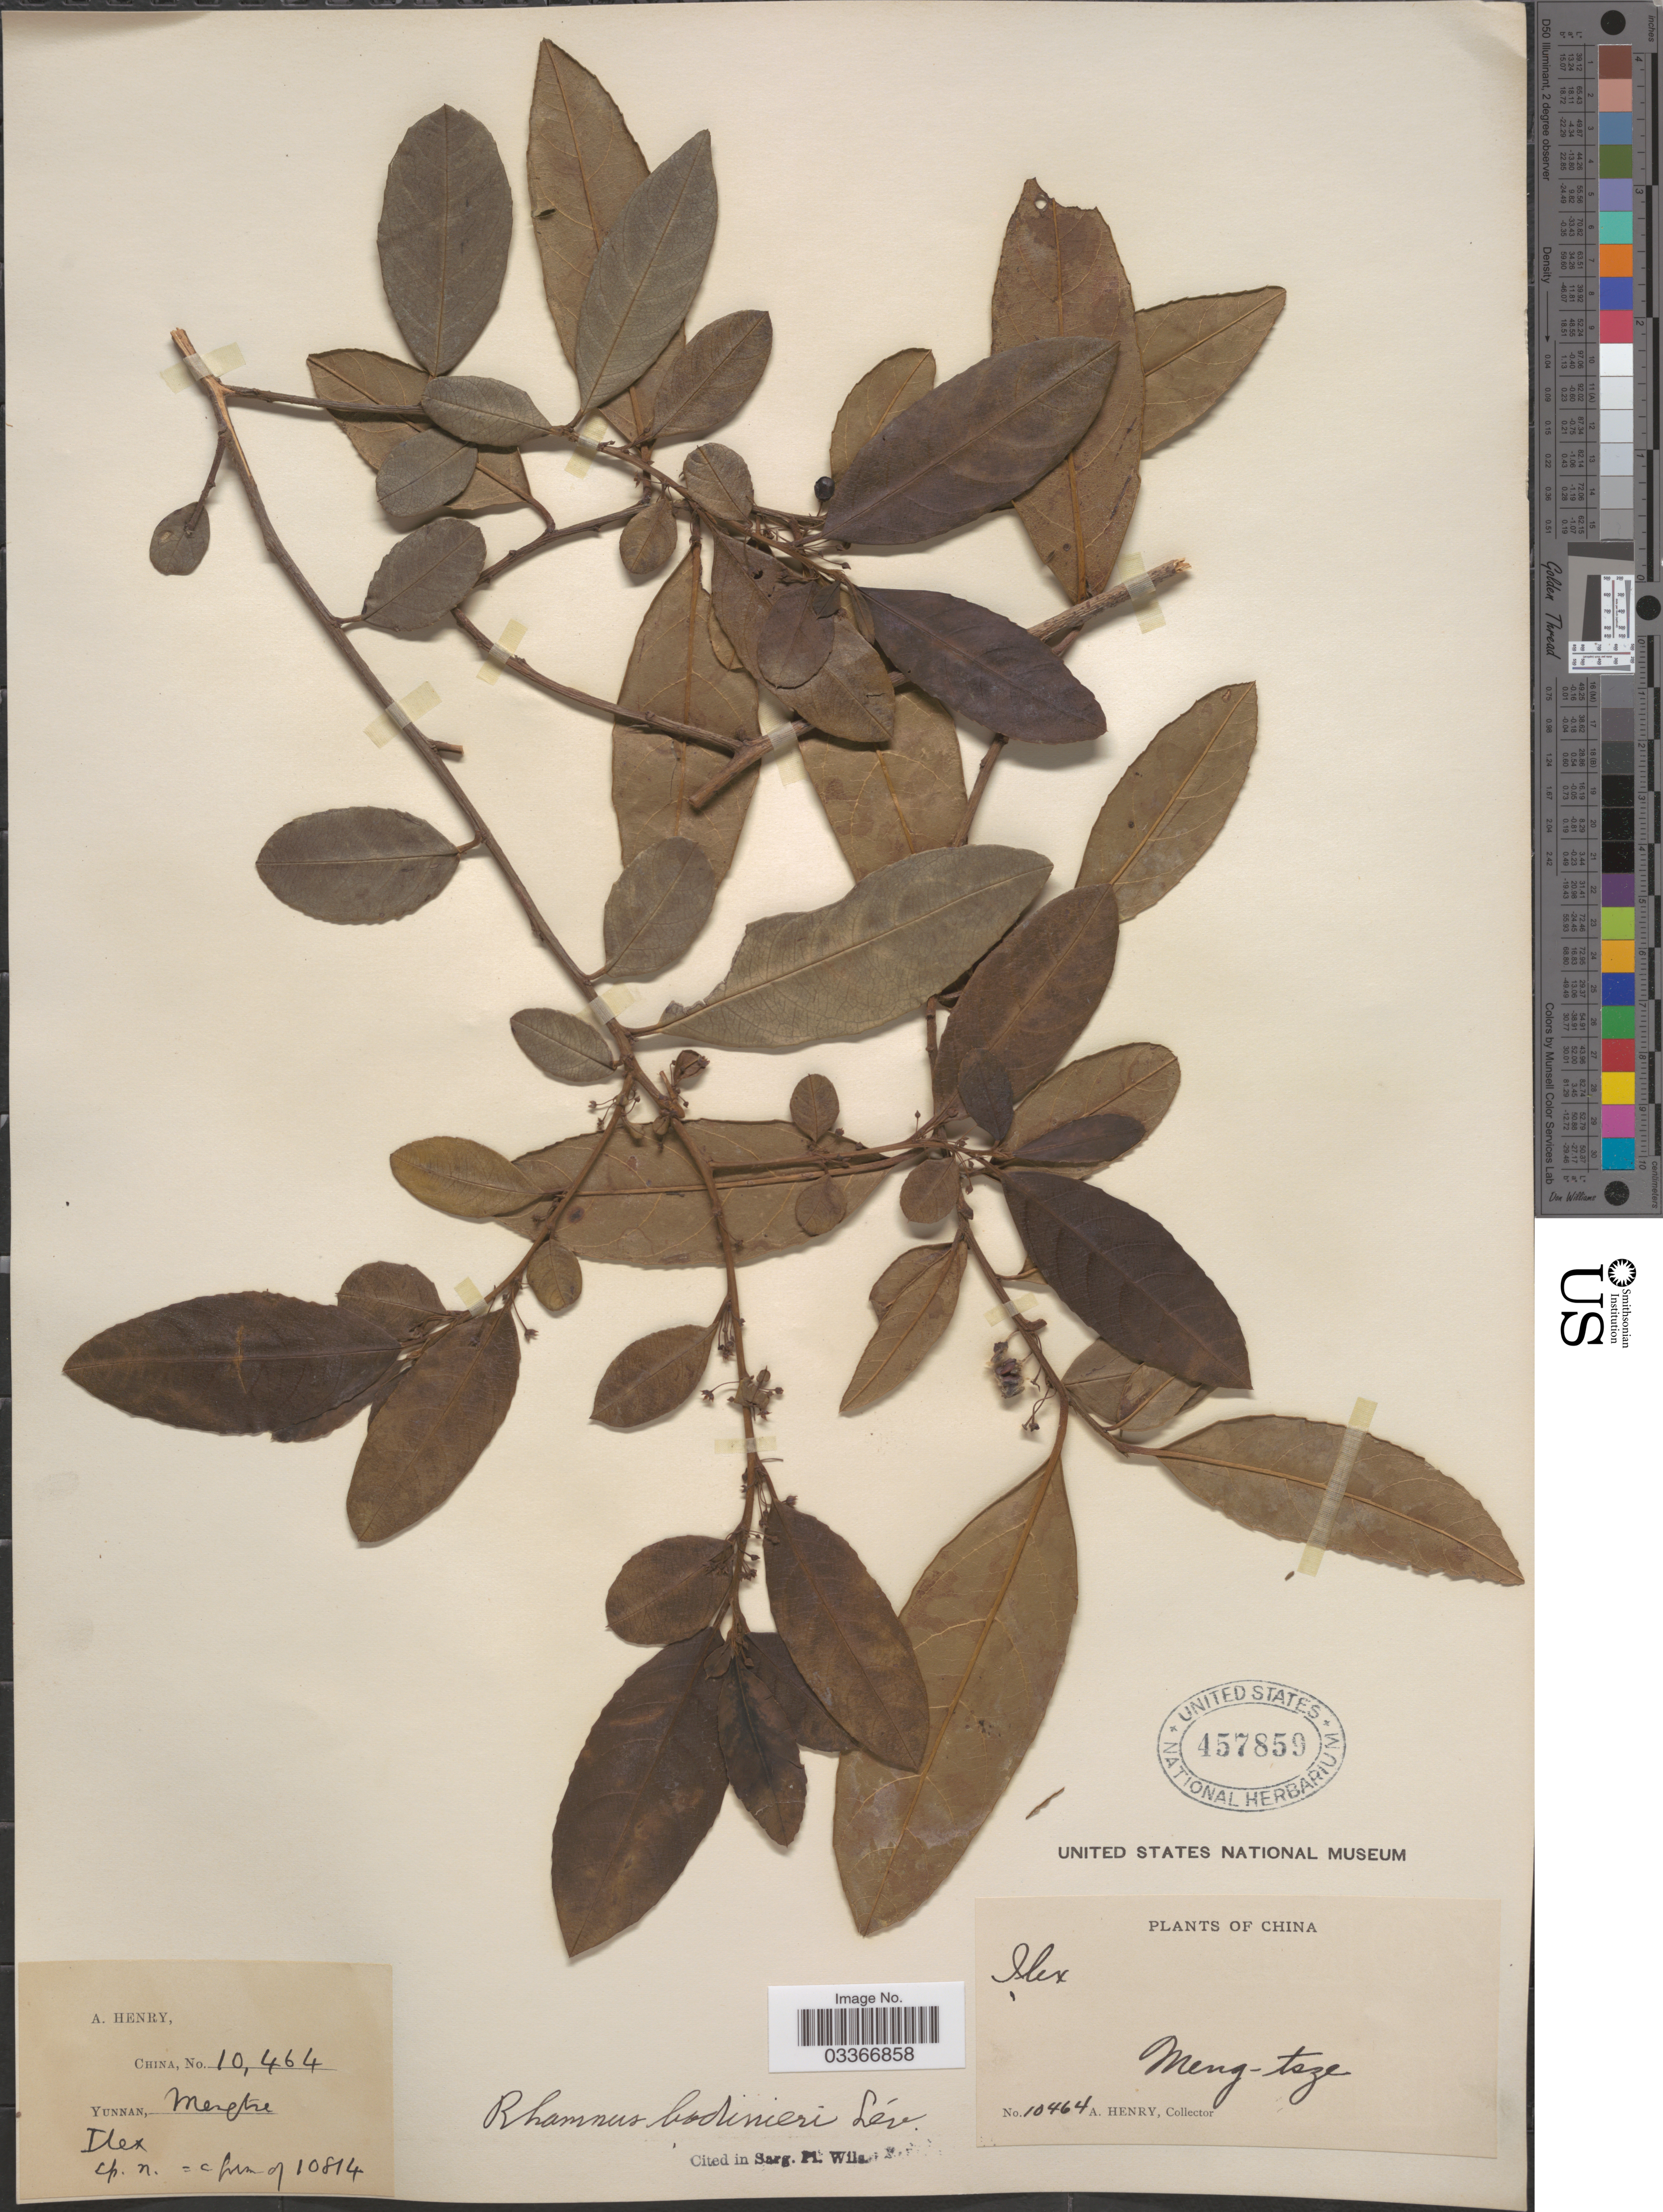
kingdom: Plantae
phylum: Tracheophyta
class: Magnoliopsida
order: Rosales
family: Rhamnaceae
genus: Rhamnus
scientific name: Rhamnus bodinieri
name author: H. Lév.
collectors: A. Henry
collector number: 10464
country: China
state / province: Yunnan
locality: Meng-tsze.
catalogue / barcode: US 457859